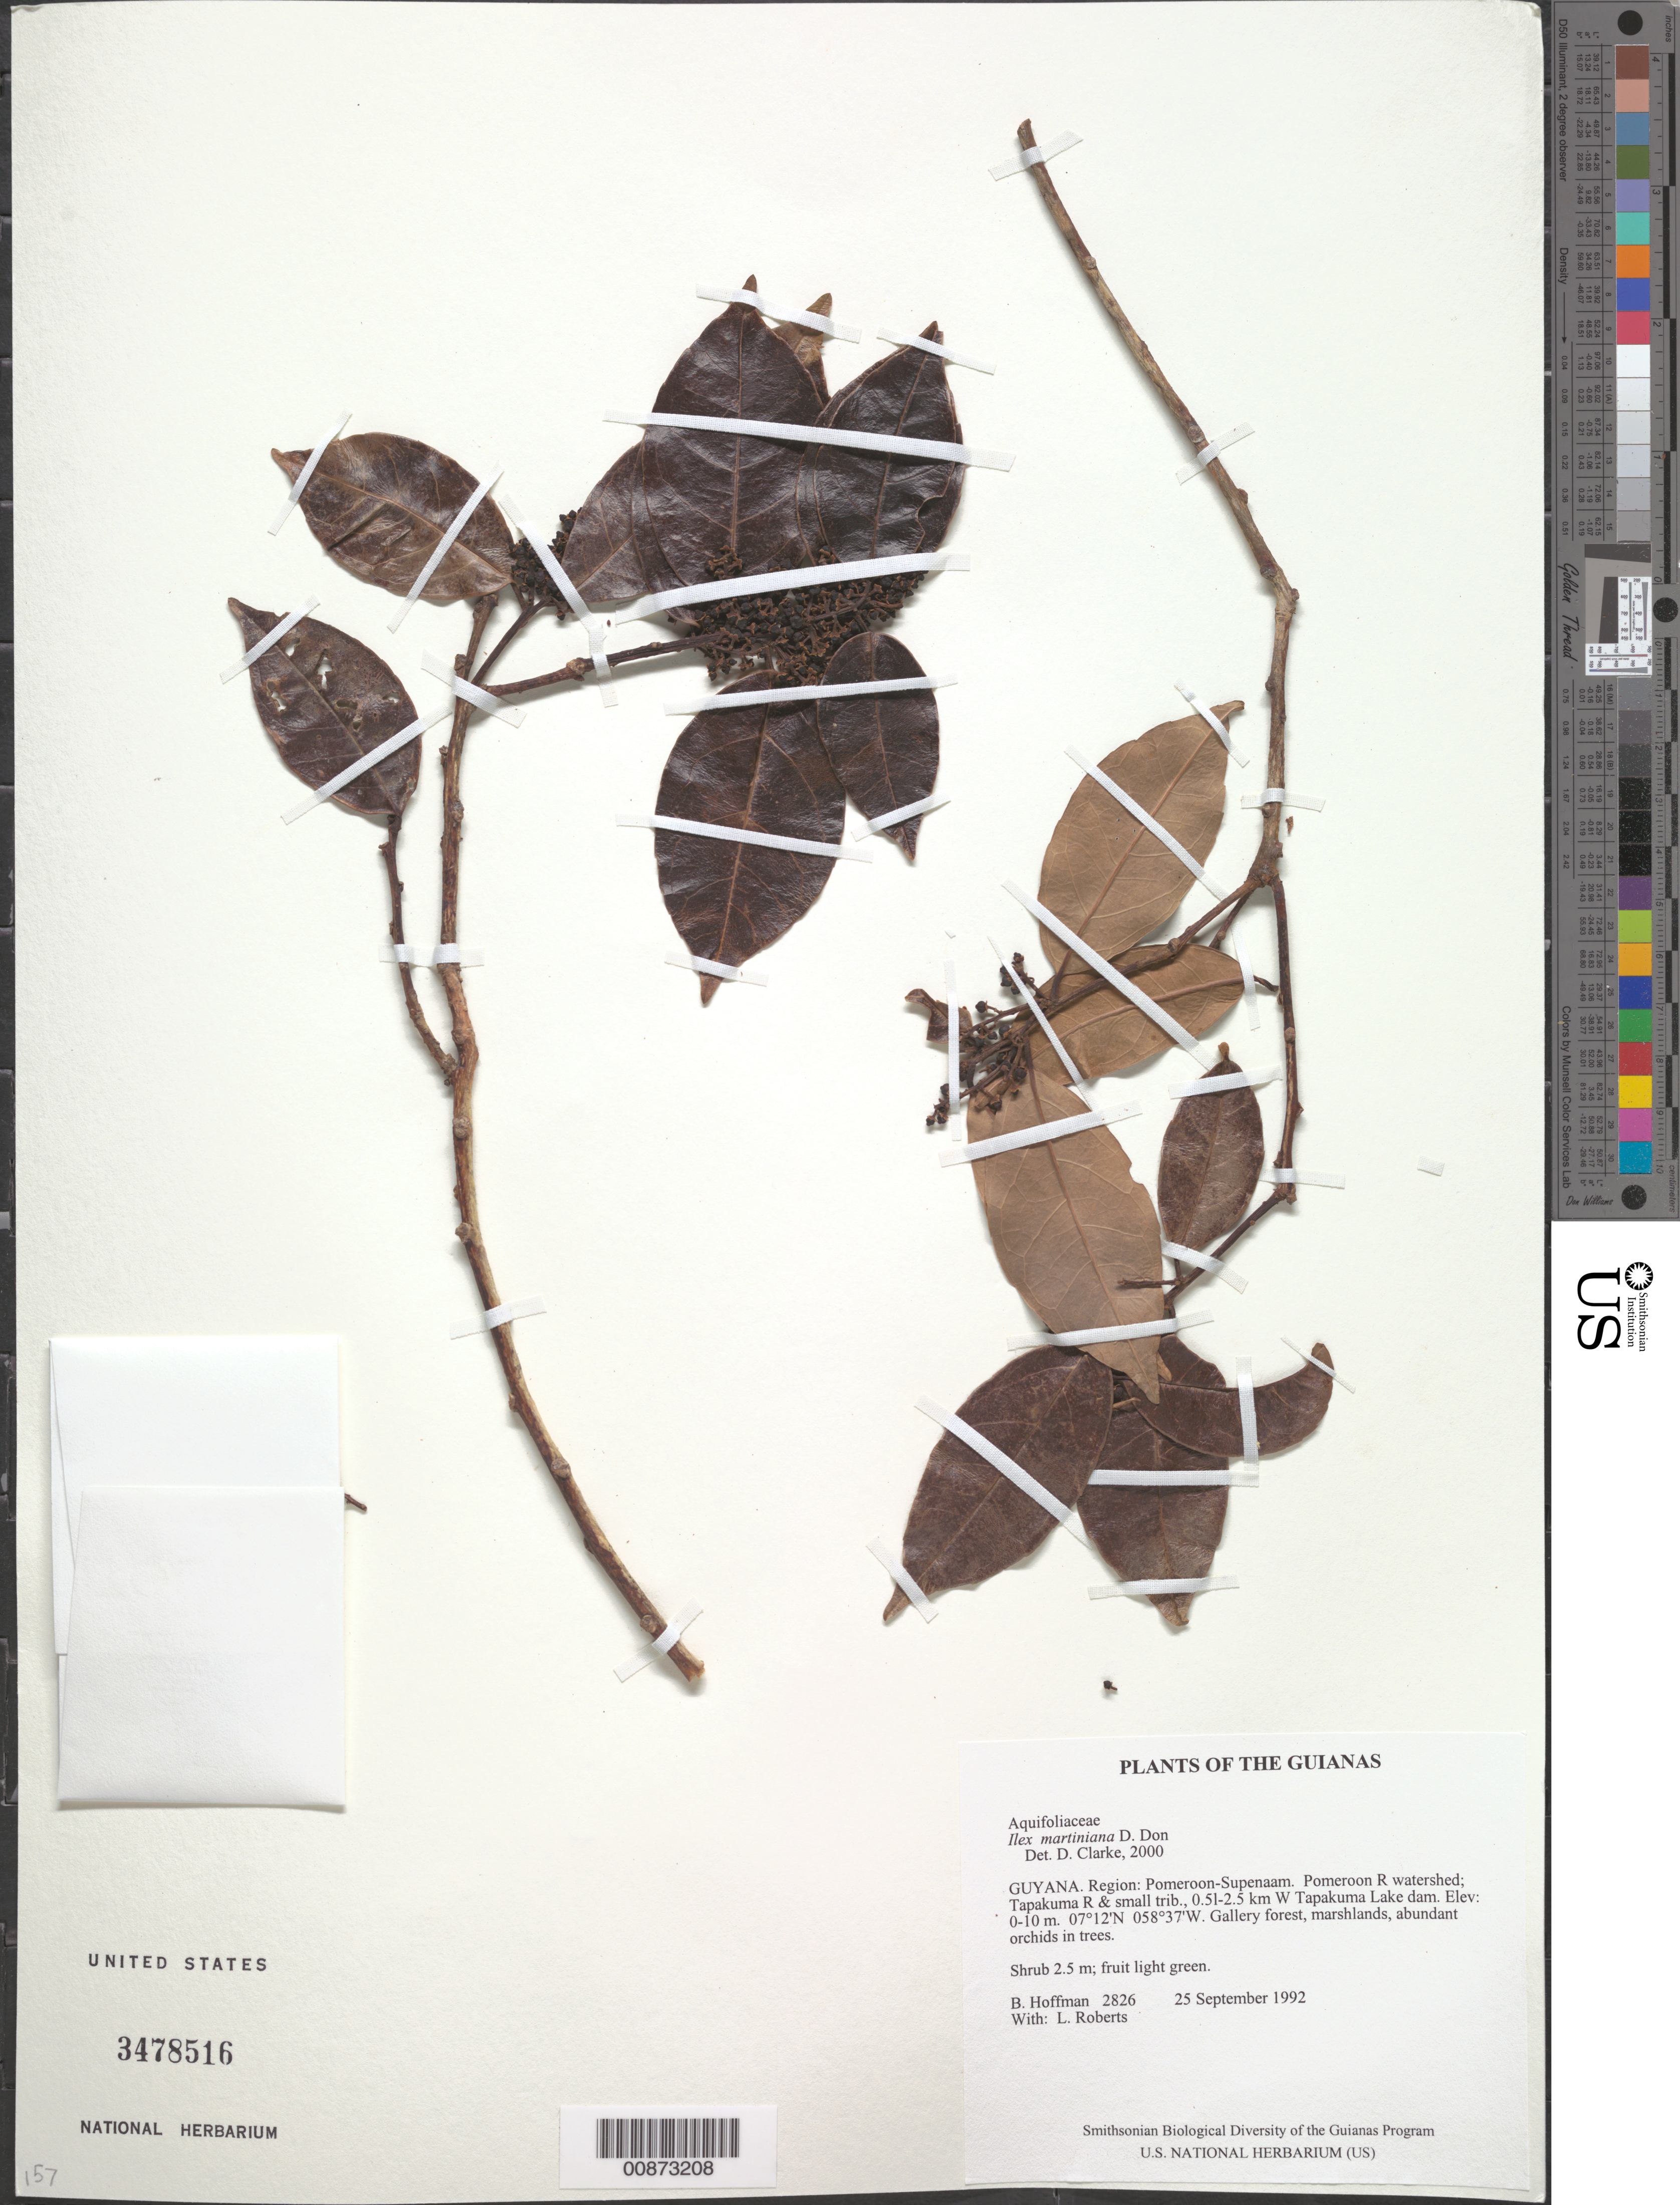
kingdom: Plantae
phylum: Tracheophyta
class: Magnoliopsida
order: Aquifoliales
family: Aquifoliaceae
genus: Ilex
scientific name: Ilex martiniana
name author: D. Don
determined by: Barriera, Gabrielle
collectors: B. Hoffman & L. Roberts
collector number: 2826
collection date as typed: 25 September 1992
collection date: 1992-09-25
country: Guyana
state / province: Pomeroon-Supenaam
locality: Pomeroon River watershed; Tapakuma River & small tributaries, 0.5-2.5 km W of Tapakuma Lake dam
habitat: Gallery forest, marshlands, abundant orchids in trees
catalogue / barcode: US 3478516